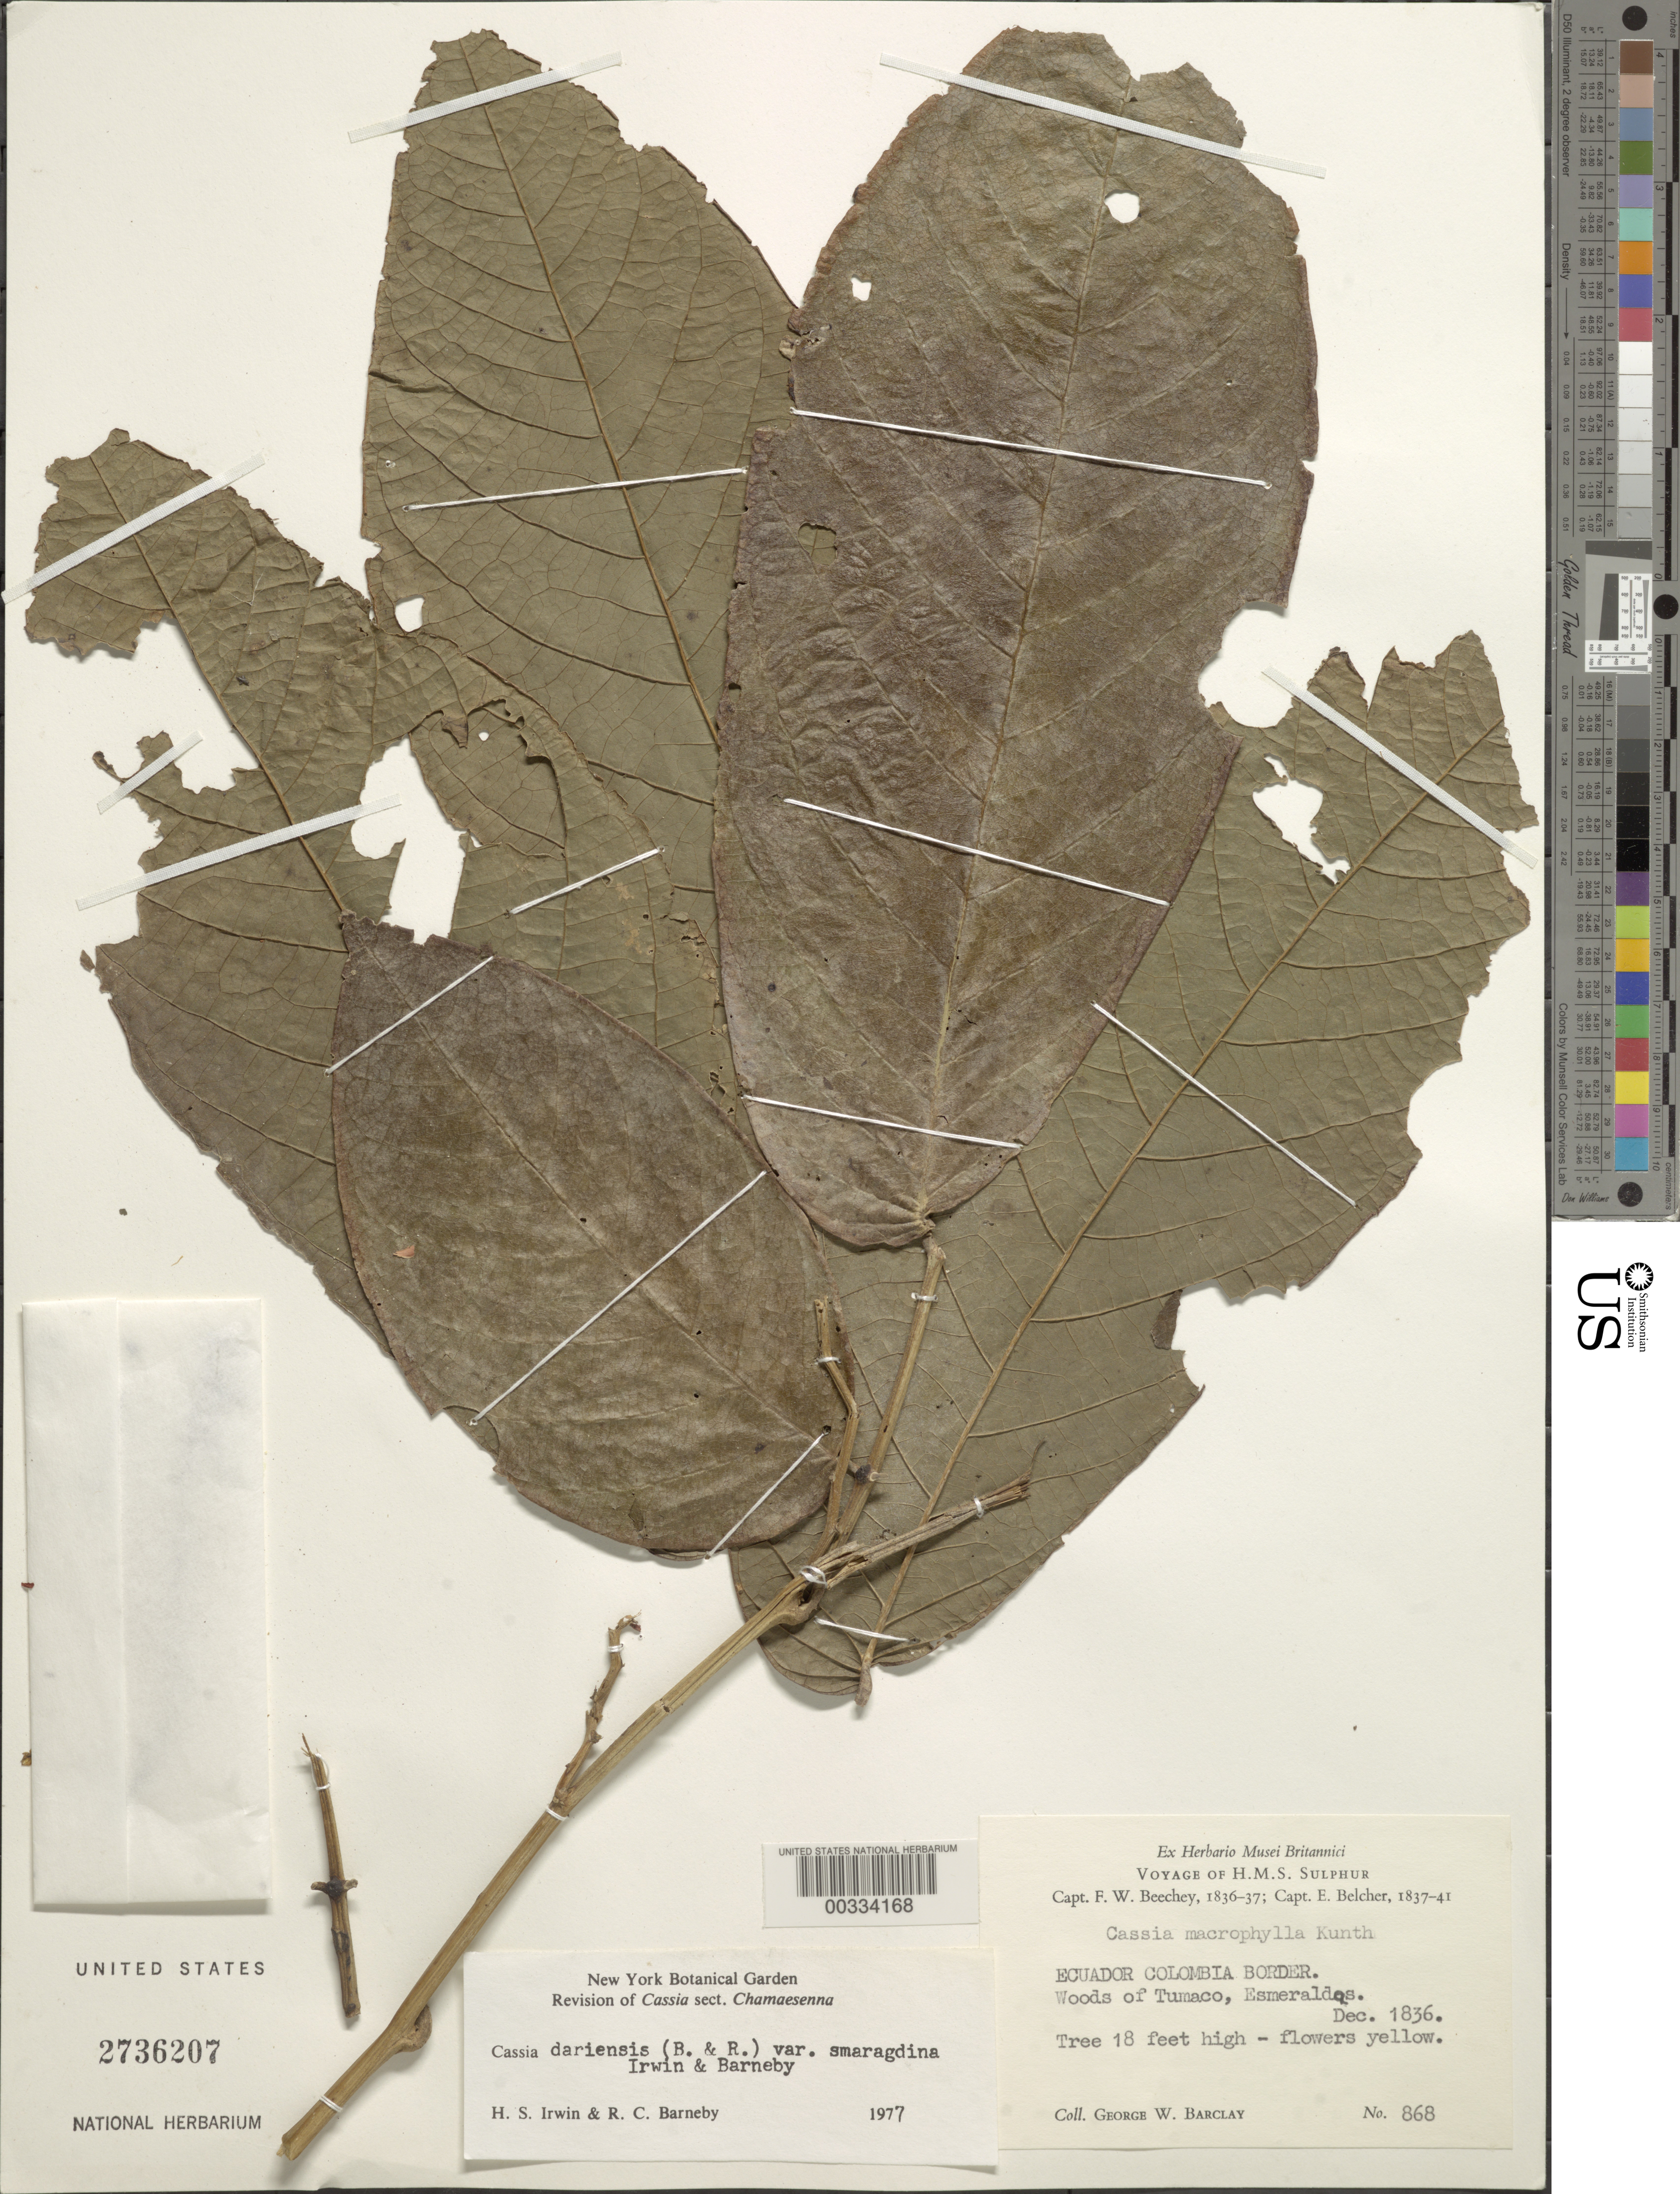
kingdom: Plantae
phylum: Tracheophyta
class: Magnoliopsida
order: Fabales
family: Fabaceae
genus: Senna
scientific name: Senna dariensis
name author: (Britton & Rose) H.S. Irwin & Barneby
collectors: G. W. Barclay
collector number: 868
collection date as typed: Dec 1836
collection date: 1836-12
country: Ecuador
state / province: Esmeraldas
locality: Woods of Tumaco; the Ecuador Colombia border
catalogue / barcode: US 2736207